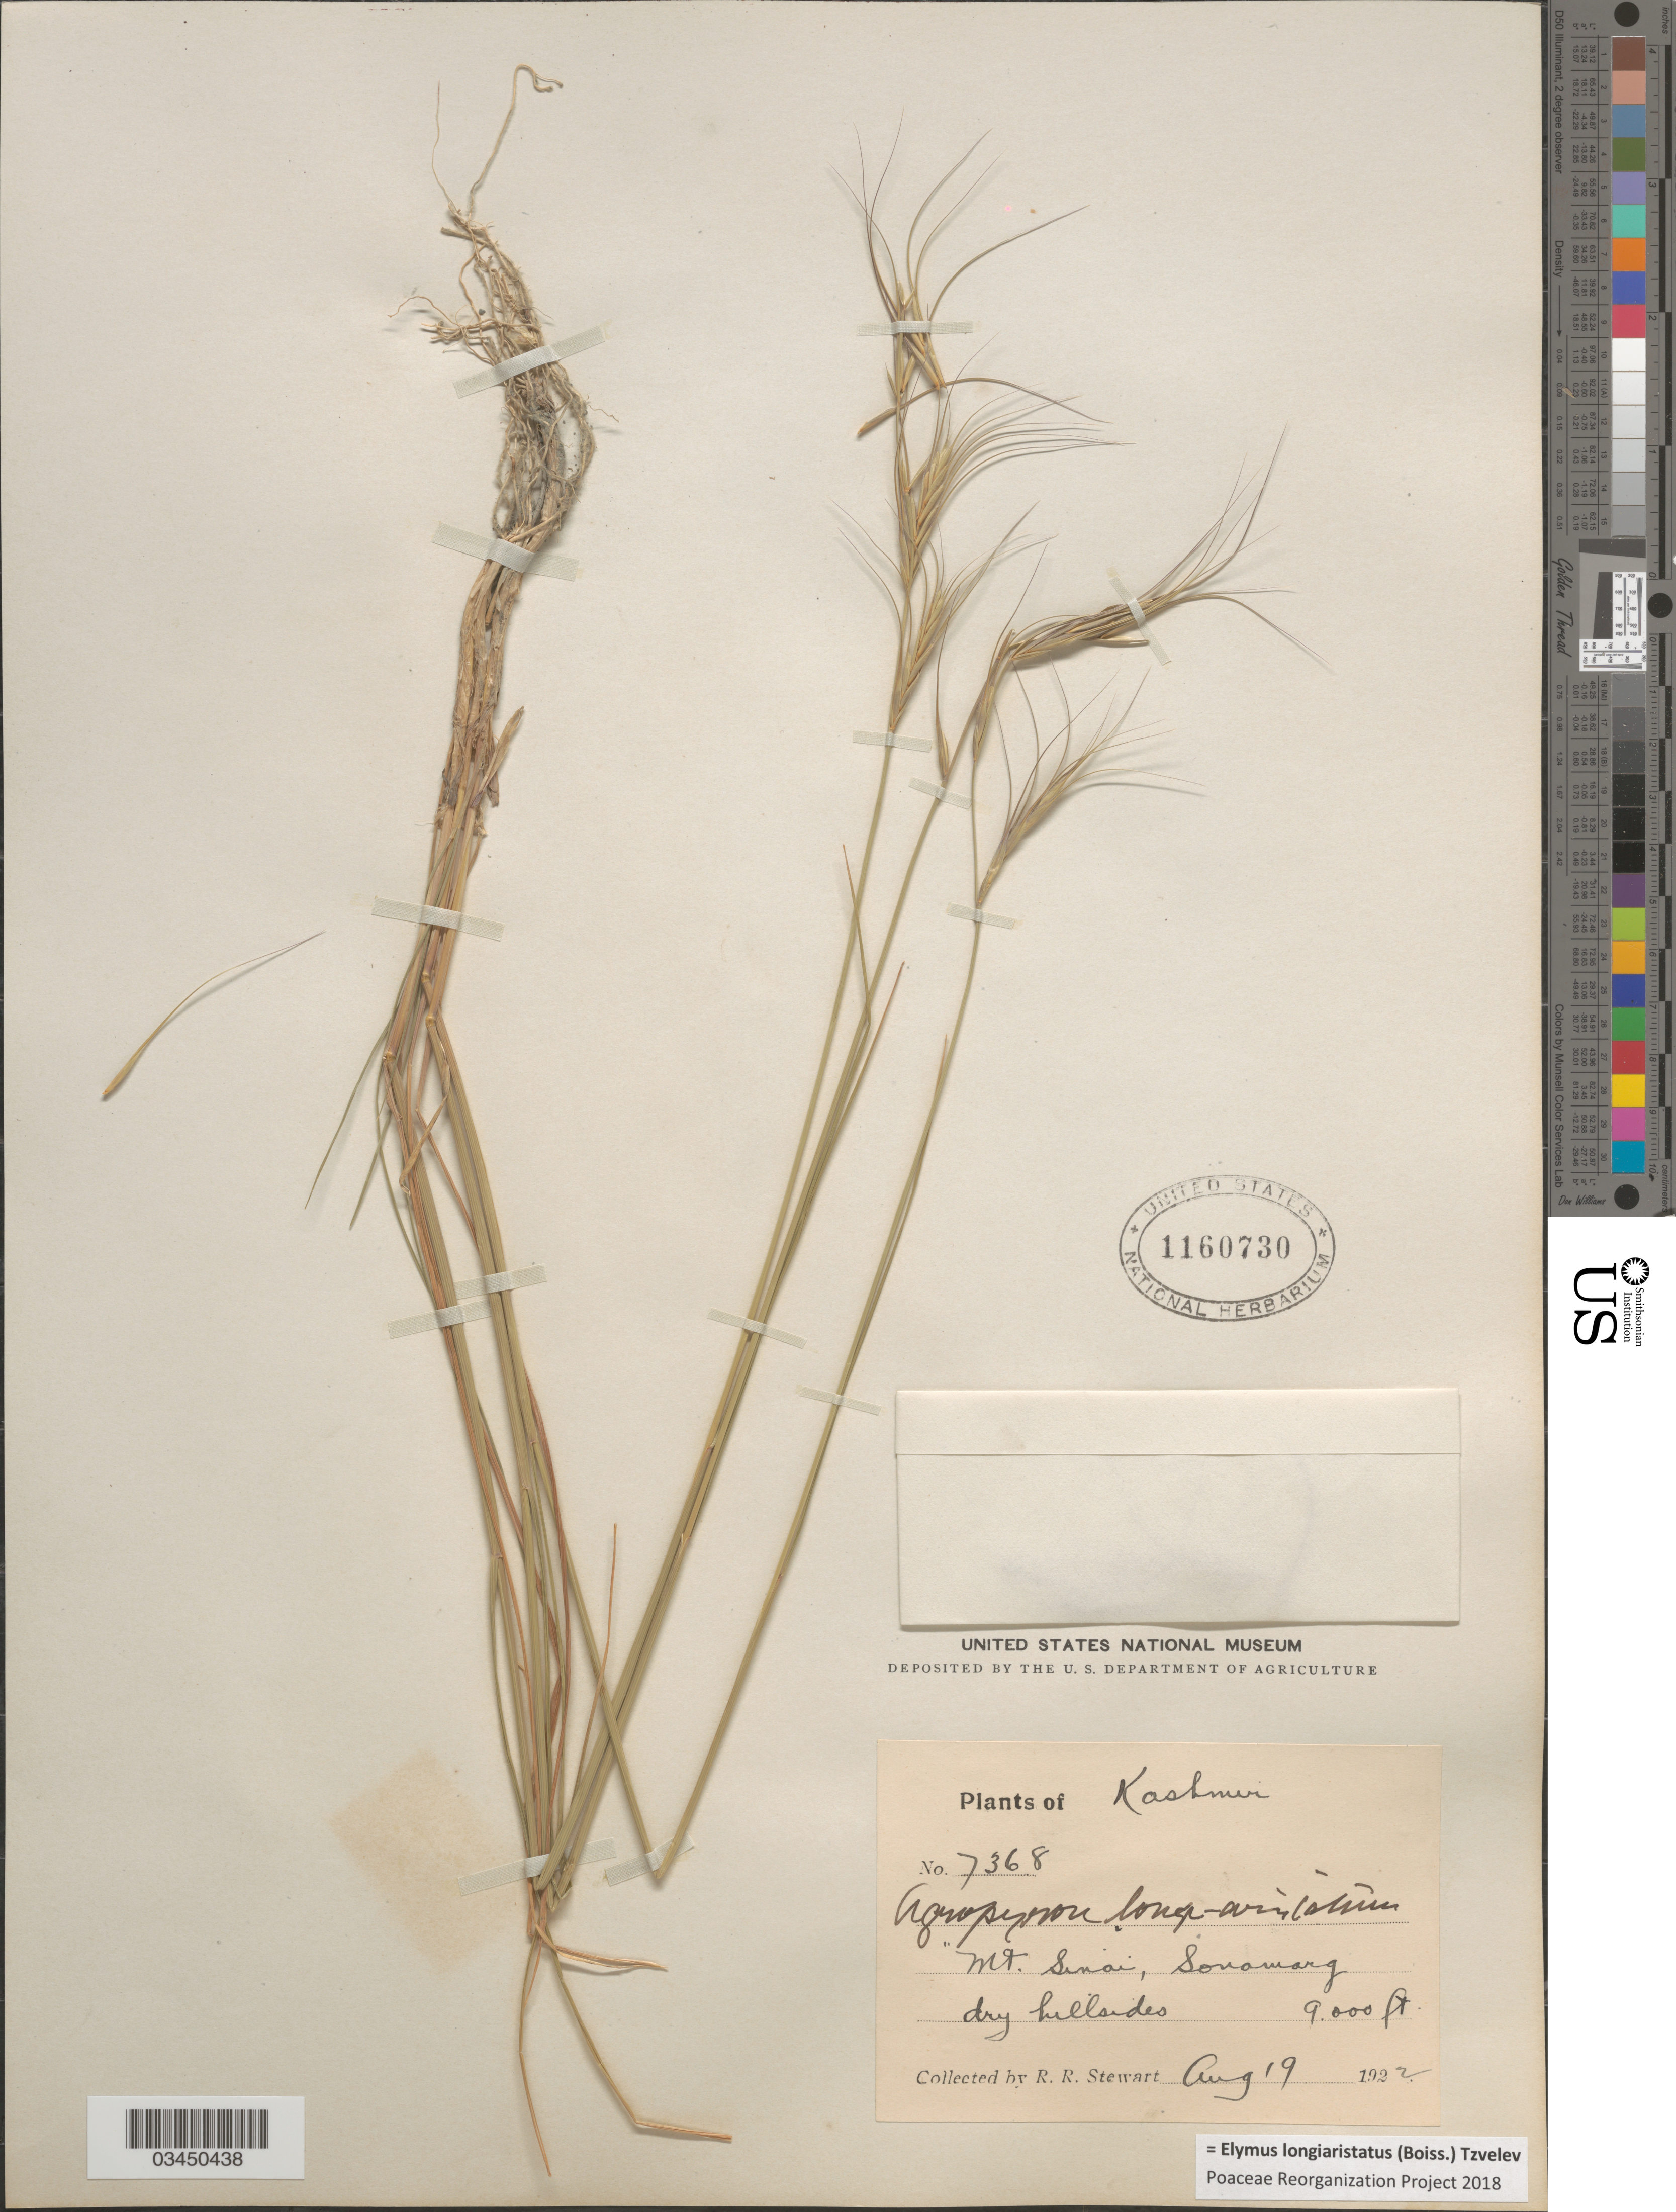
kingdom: Plantae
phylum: Tracheophyta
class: Liliopsida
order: Poales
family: Poaceae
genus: Elymus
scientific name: Elymus longiaristatus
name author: (Boiss.) Tzvelev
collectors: R. Stewart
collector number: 7368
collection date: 1922-08-19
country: India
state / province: Jammu and Kashmir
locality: Kashmir. Mt. Sinai, Sonamarg. Dry hillsides.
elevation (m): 2743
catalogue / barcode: US 1160730